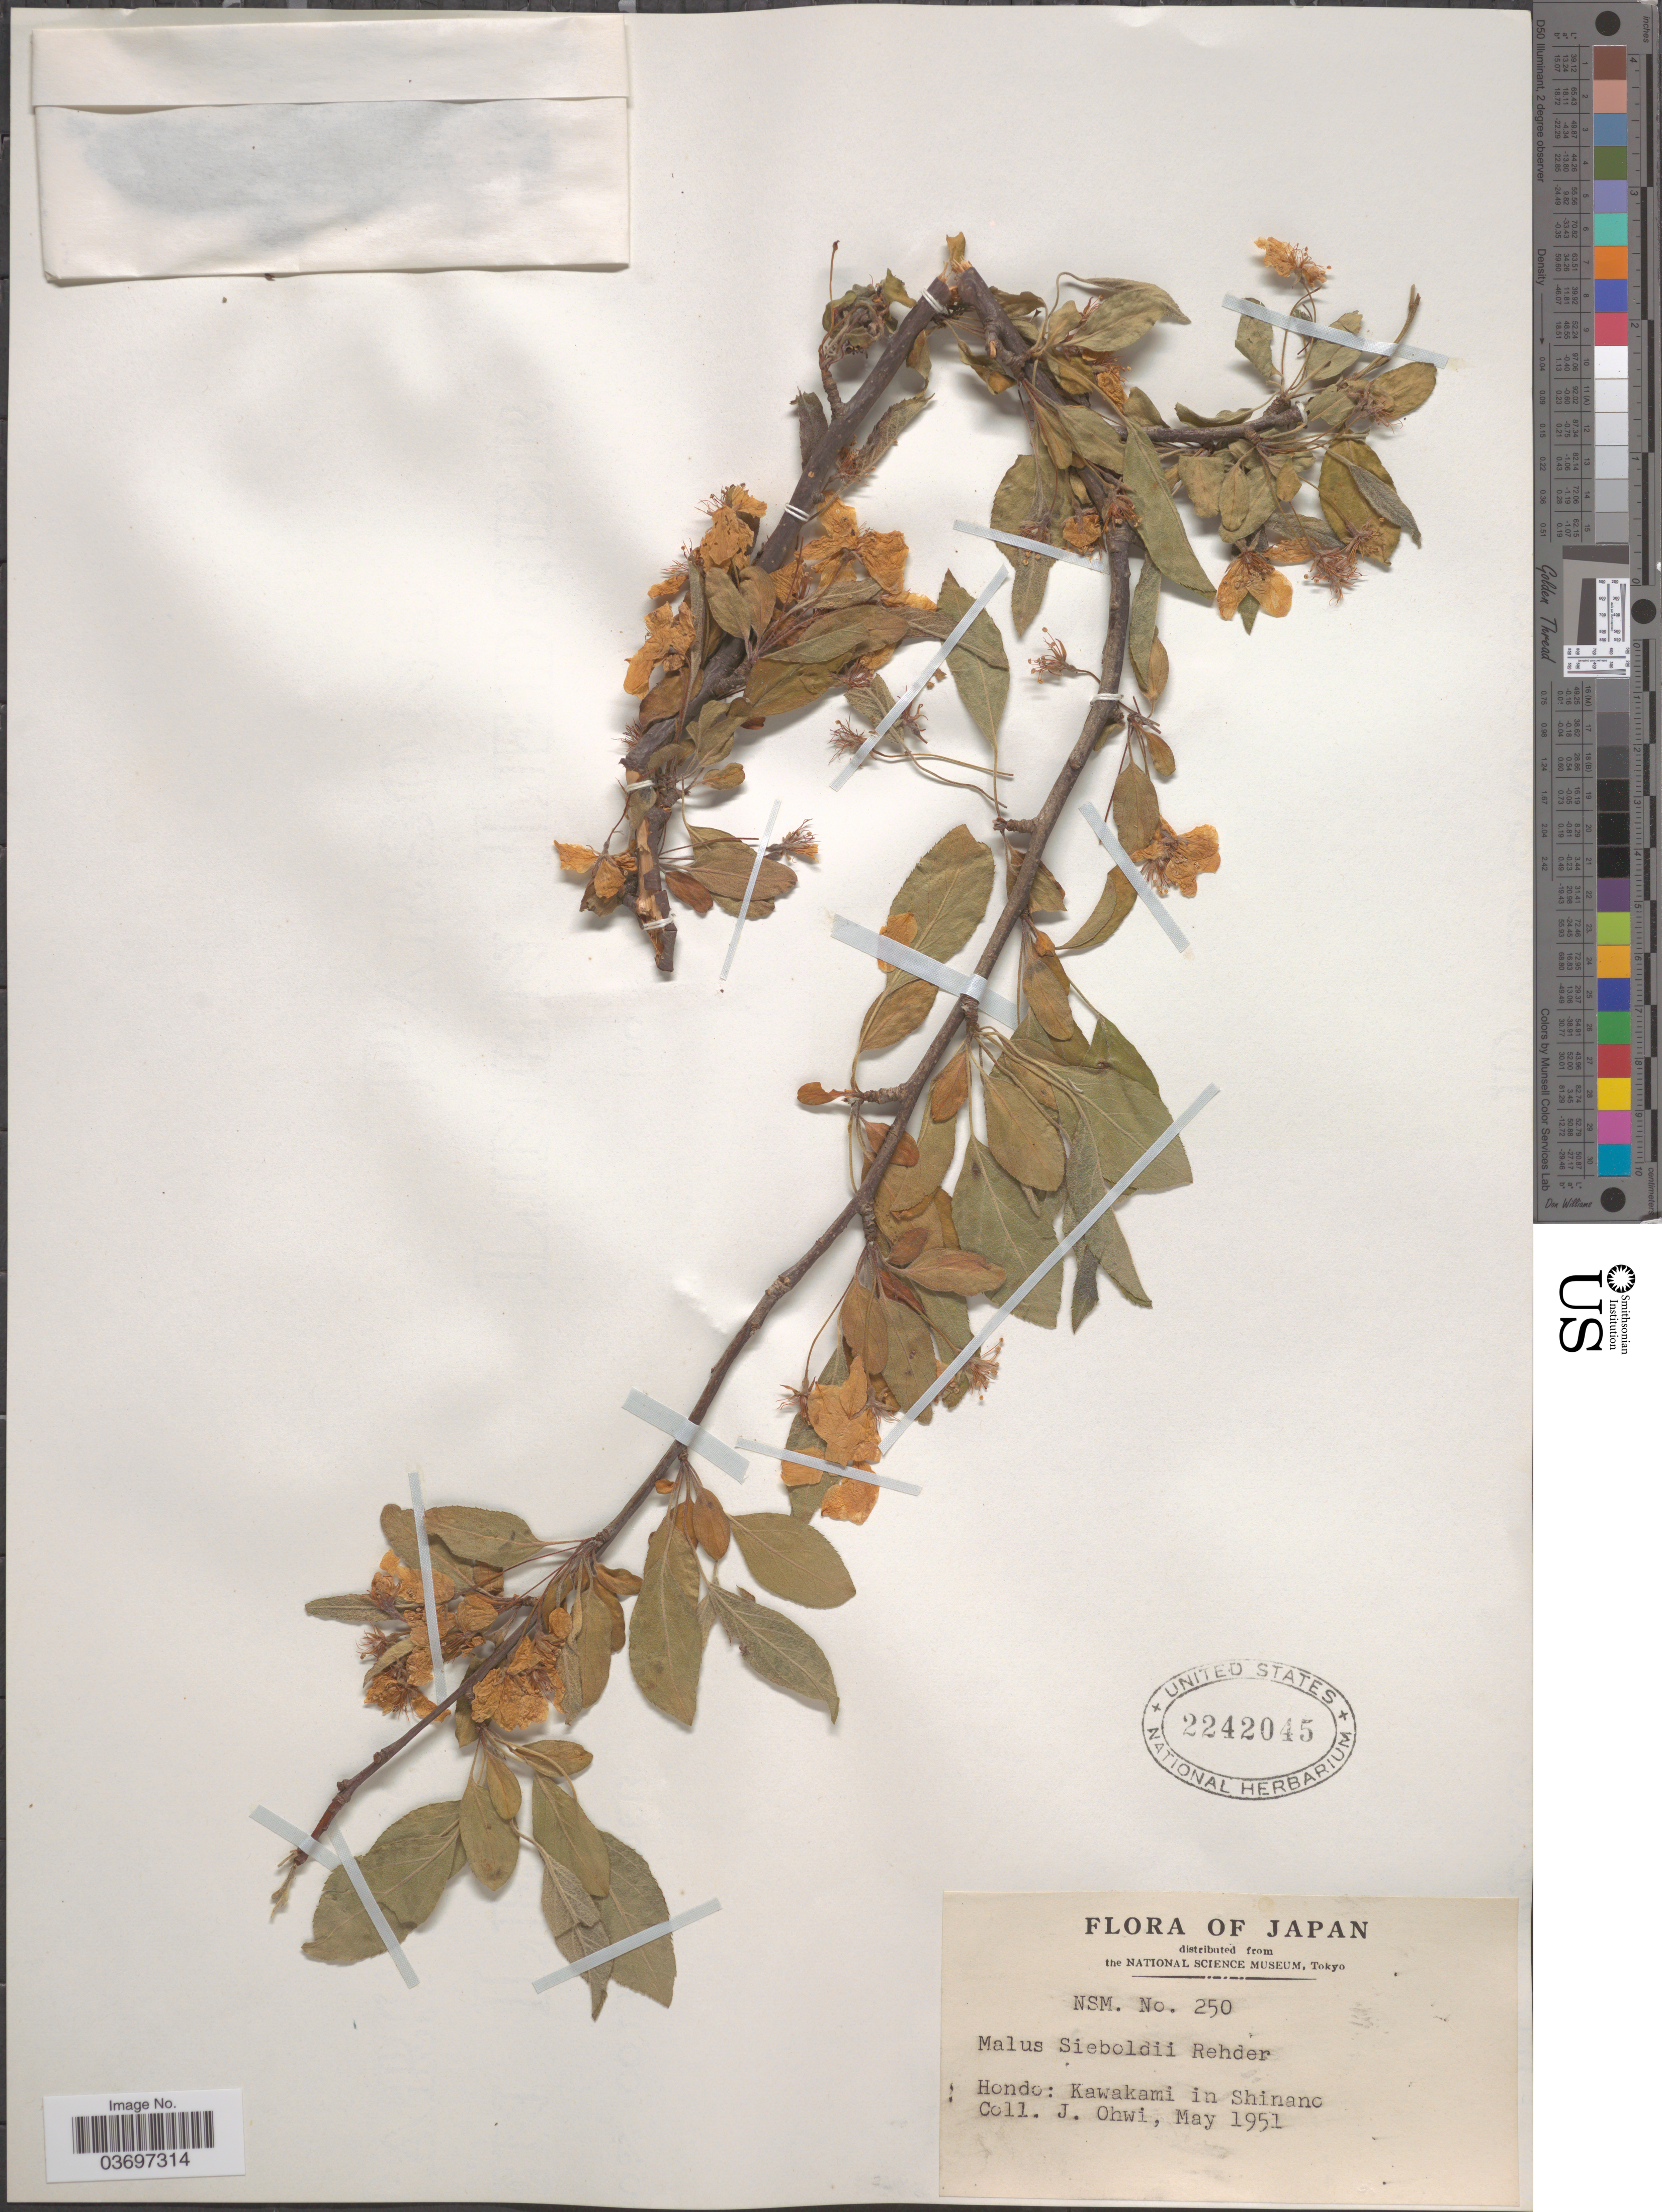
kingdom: Plantae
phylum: Tracheophyta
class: Magnoliopsida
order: Rosales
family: Rosaceae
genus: Malus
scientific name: Malus sieboldii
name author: Rehder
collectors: J. Ohwi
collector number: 250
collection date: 1951-05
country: Japan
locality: Hondo: Kawakami in Shinano.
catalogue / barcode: US 2242045